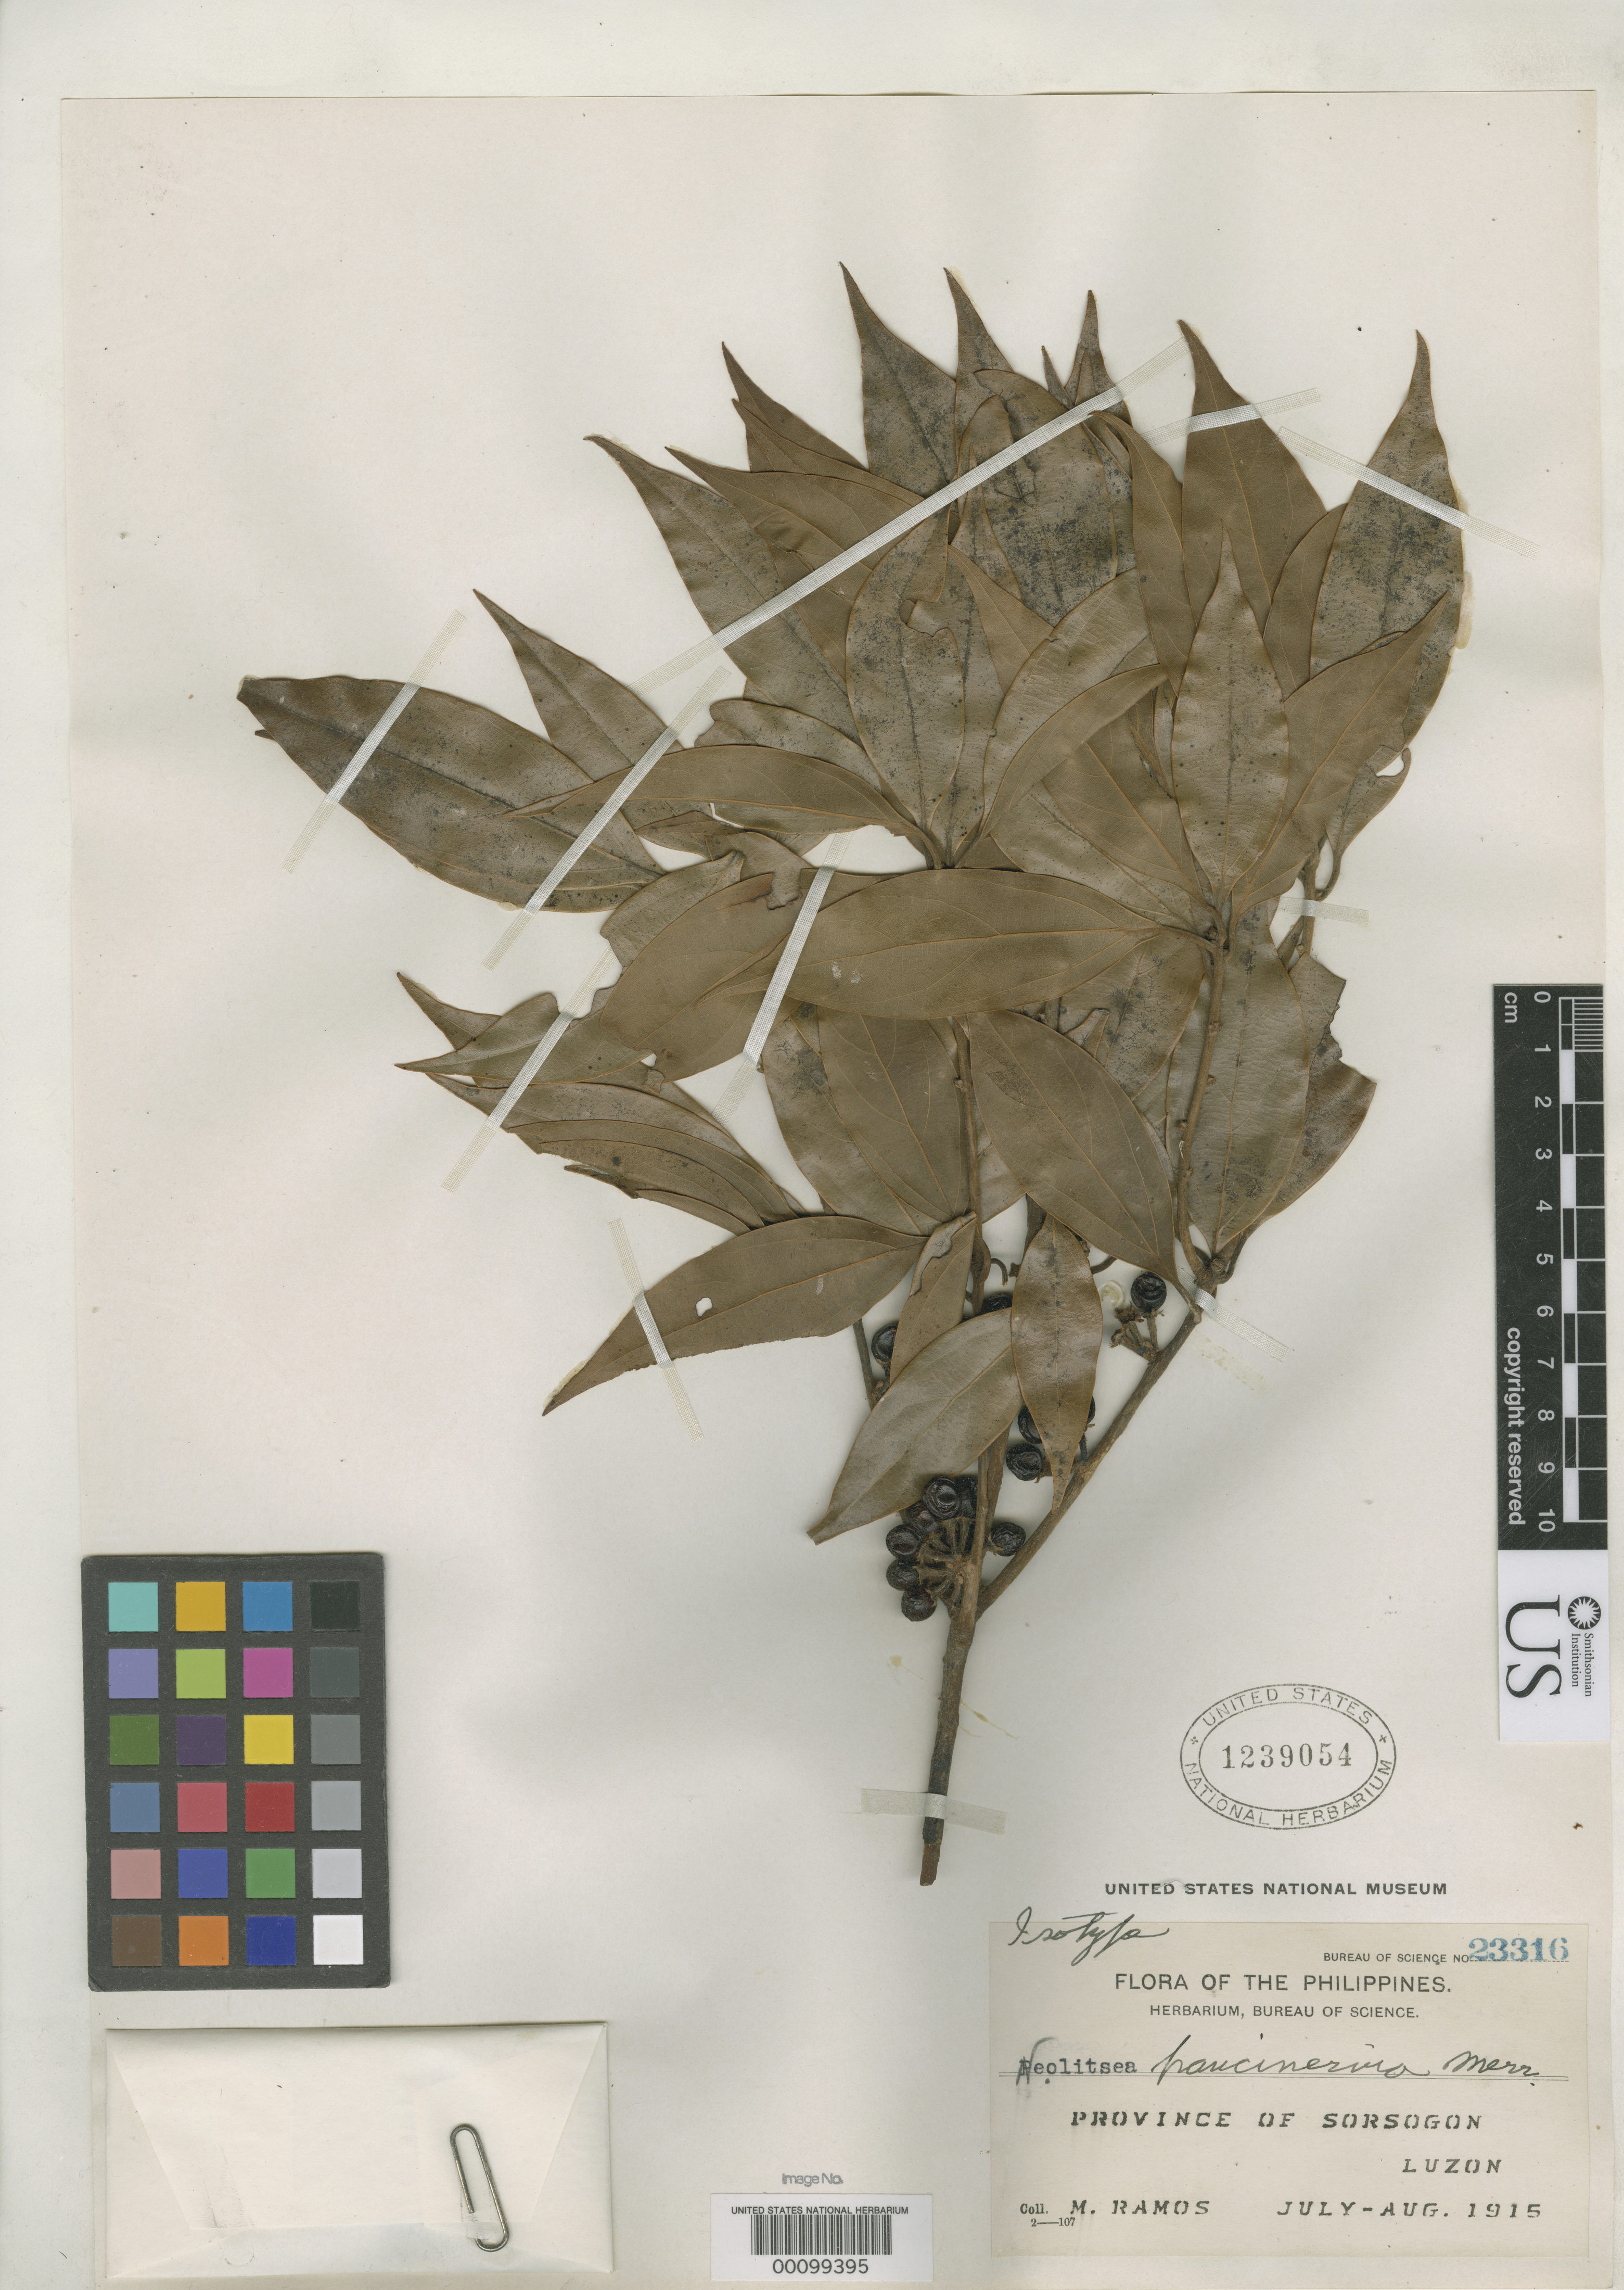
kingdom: Plantae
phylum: Tracheophyta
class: Magnoliopsida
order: Laurales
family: Lauraceae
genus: Neolitsea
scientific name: Neolitsea paucinervia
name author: Merr.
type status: Isotype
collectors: M. Ramos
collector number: Bur. Sci. 23316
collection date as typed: Jul 1915 to -- Aug 1915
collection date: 1915-07/1915-08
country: Philippines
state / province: Bicol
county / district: Sorsogon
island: Luzon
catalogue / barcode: US 1239054